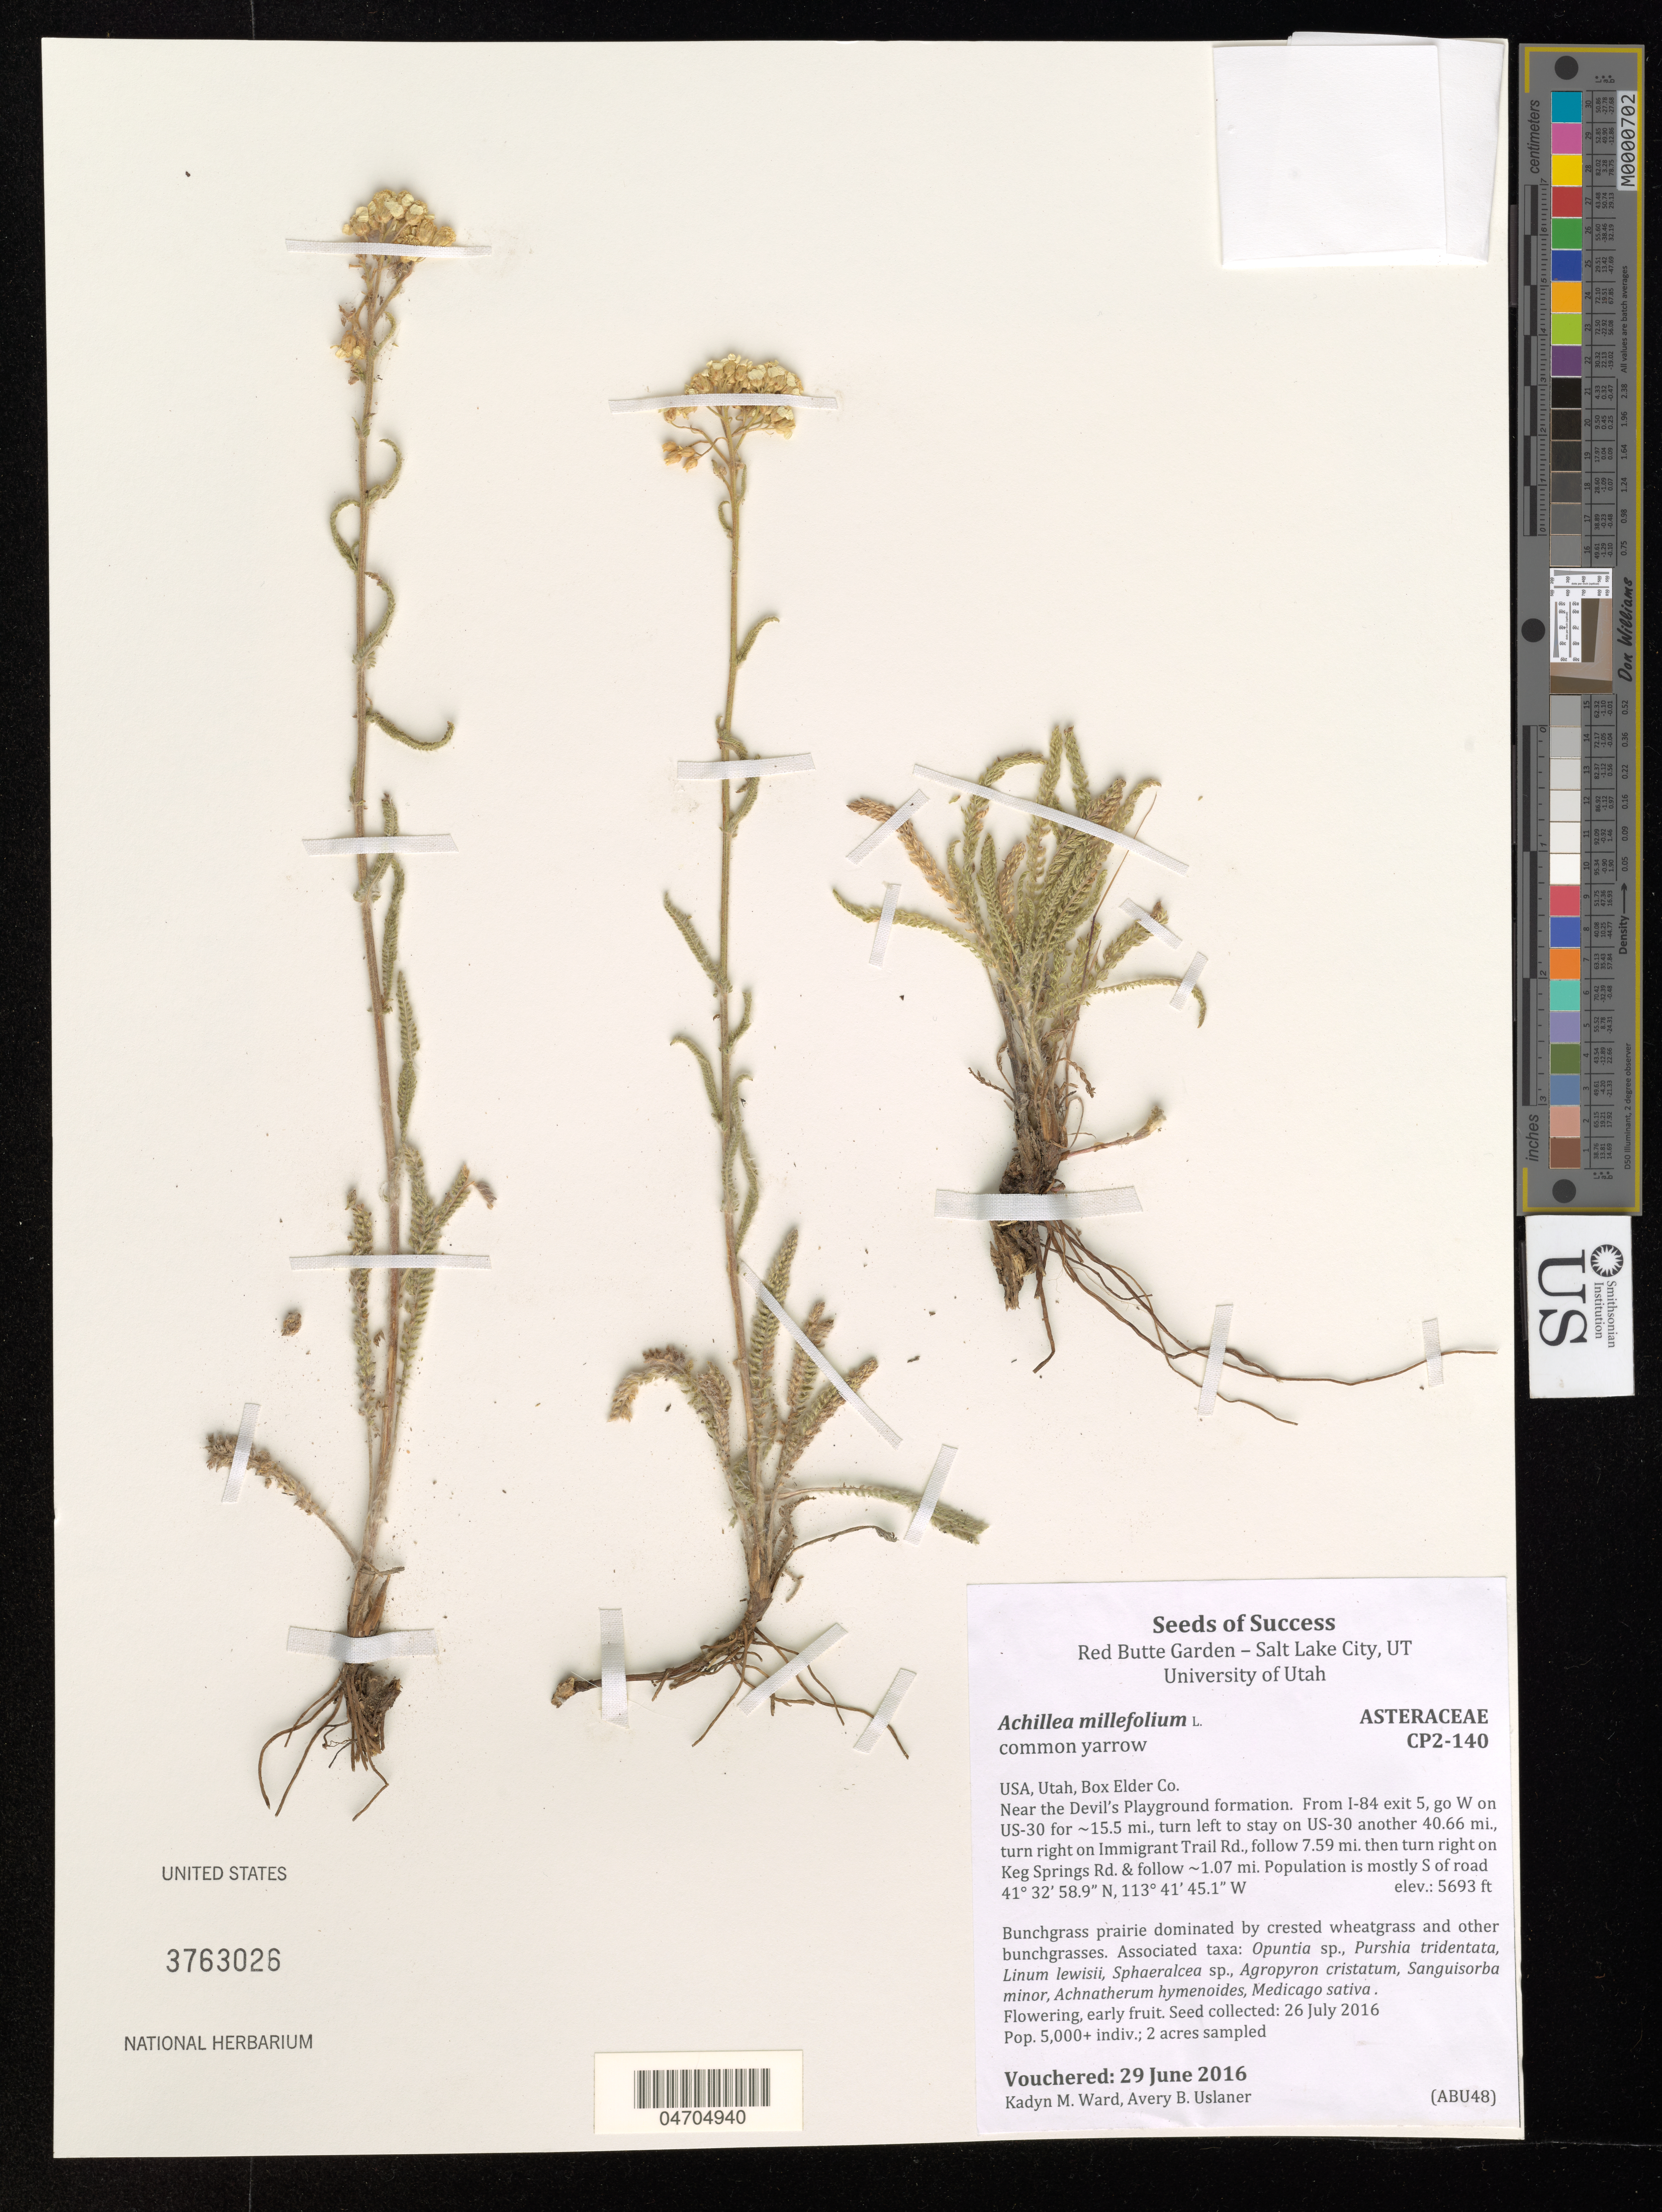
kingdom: Plantae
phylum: Tracheophyta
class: Magnoliopsida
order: Asterales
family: Asteraceae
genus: Achillea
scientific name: Achillea millefolium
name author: L.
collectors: K. Ward & A. Uslaner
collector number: ABU48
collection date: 2016-06-29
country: United States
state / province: Utah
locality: Box Elder Co. Near the Devil's Playground formation. From I-84 exit 5, go W on US-30 for ~15.5 mi., turn left to stay on US-30 another 40.66 mi., turn right on Immigrant Trail Rd., follow 7.59 mi. then turn right on Keg Springs Rd. & follow ~1.07 mi. Population is mostly S of road.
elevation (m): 1735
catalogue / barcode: US 3763026